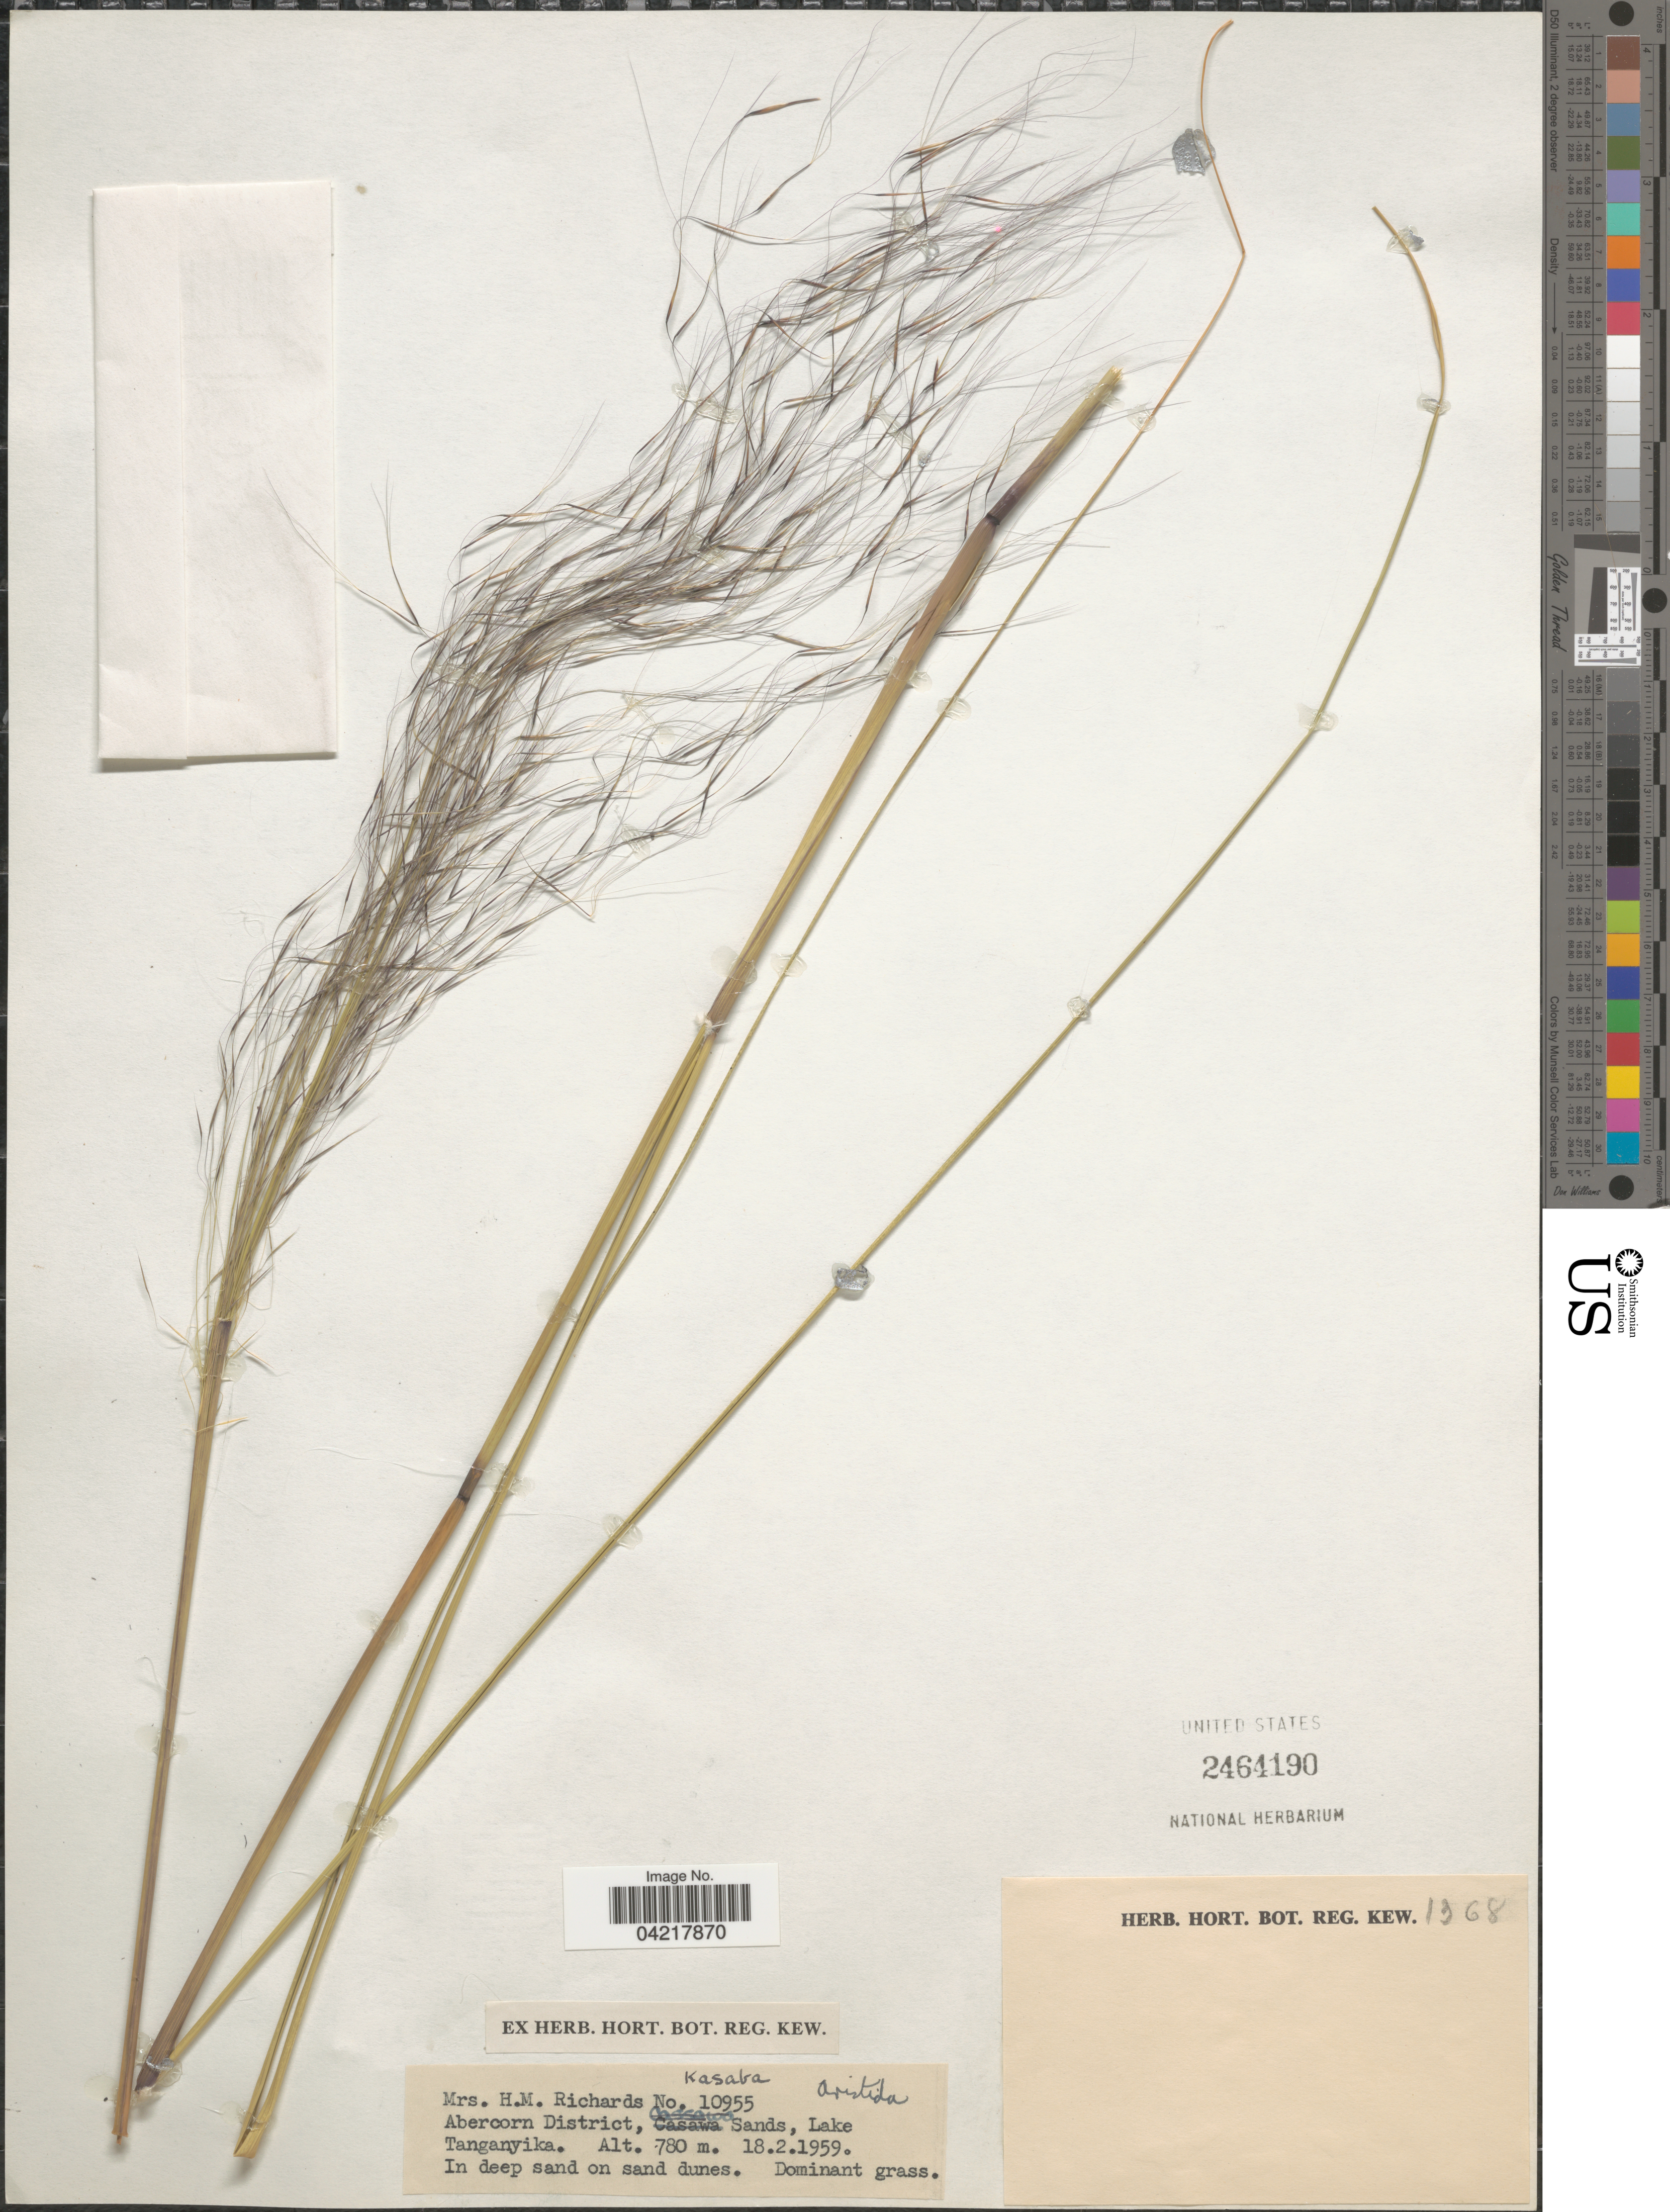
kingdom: Plantae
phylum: Tracheophyta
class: Liliopsida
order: Poales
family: Poaceae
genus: Aristida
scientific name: Aristida sp.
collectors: H. Richards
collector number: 10955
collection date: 1959-02-18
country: Tanzania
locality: Abercorn District, Kasaba Sands, Lake Tanganyika.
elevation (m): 780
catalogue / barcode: US 2464190